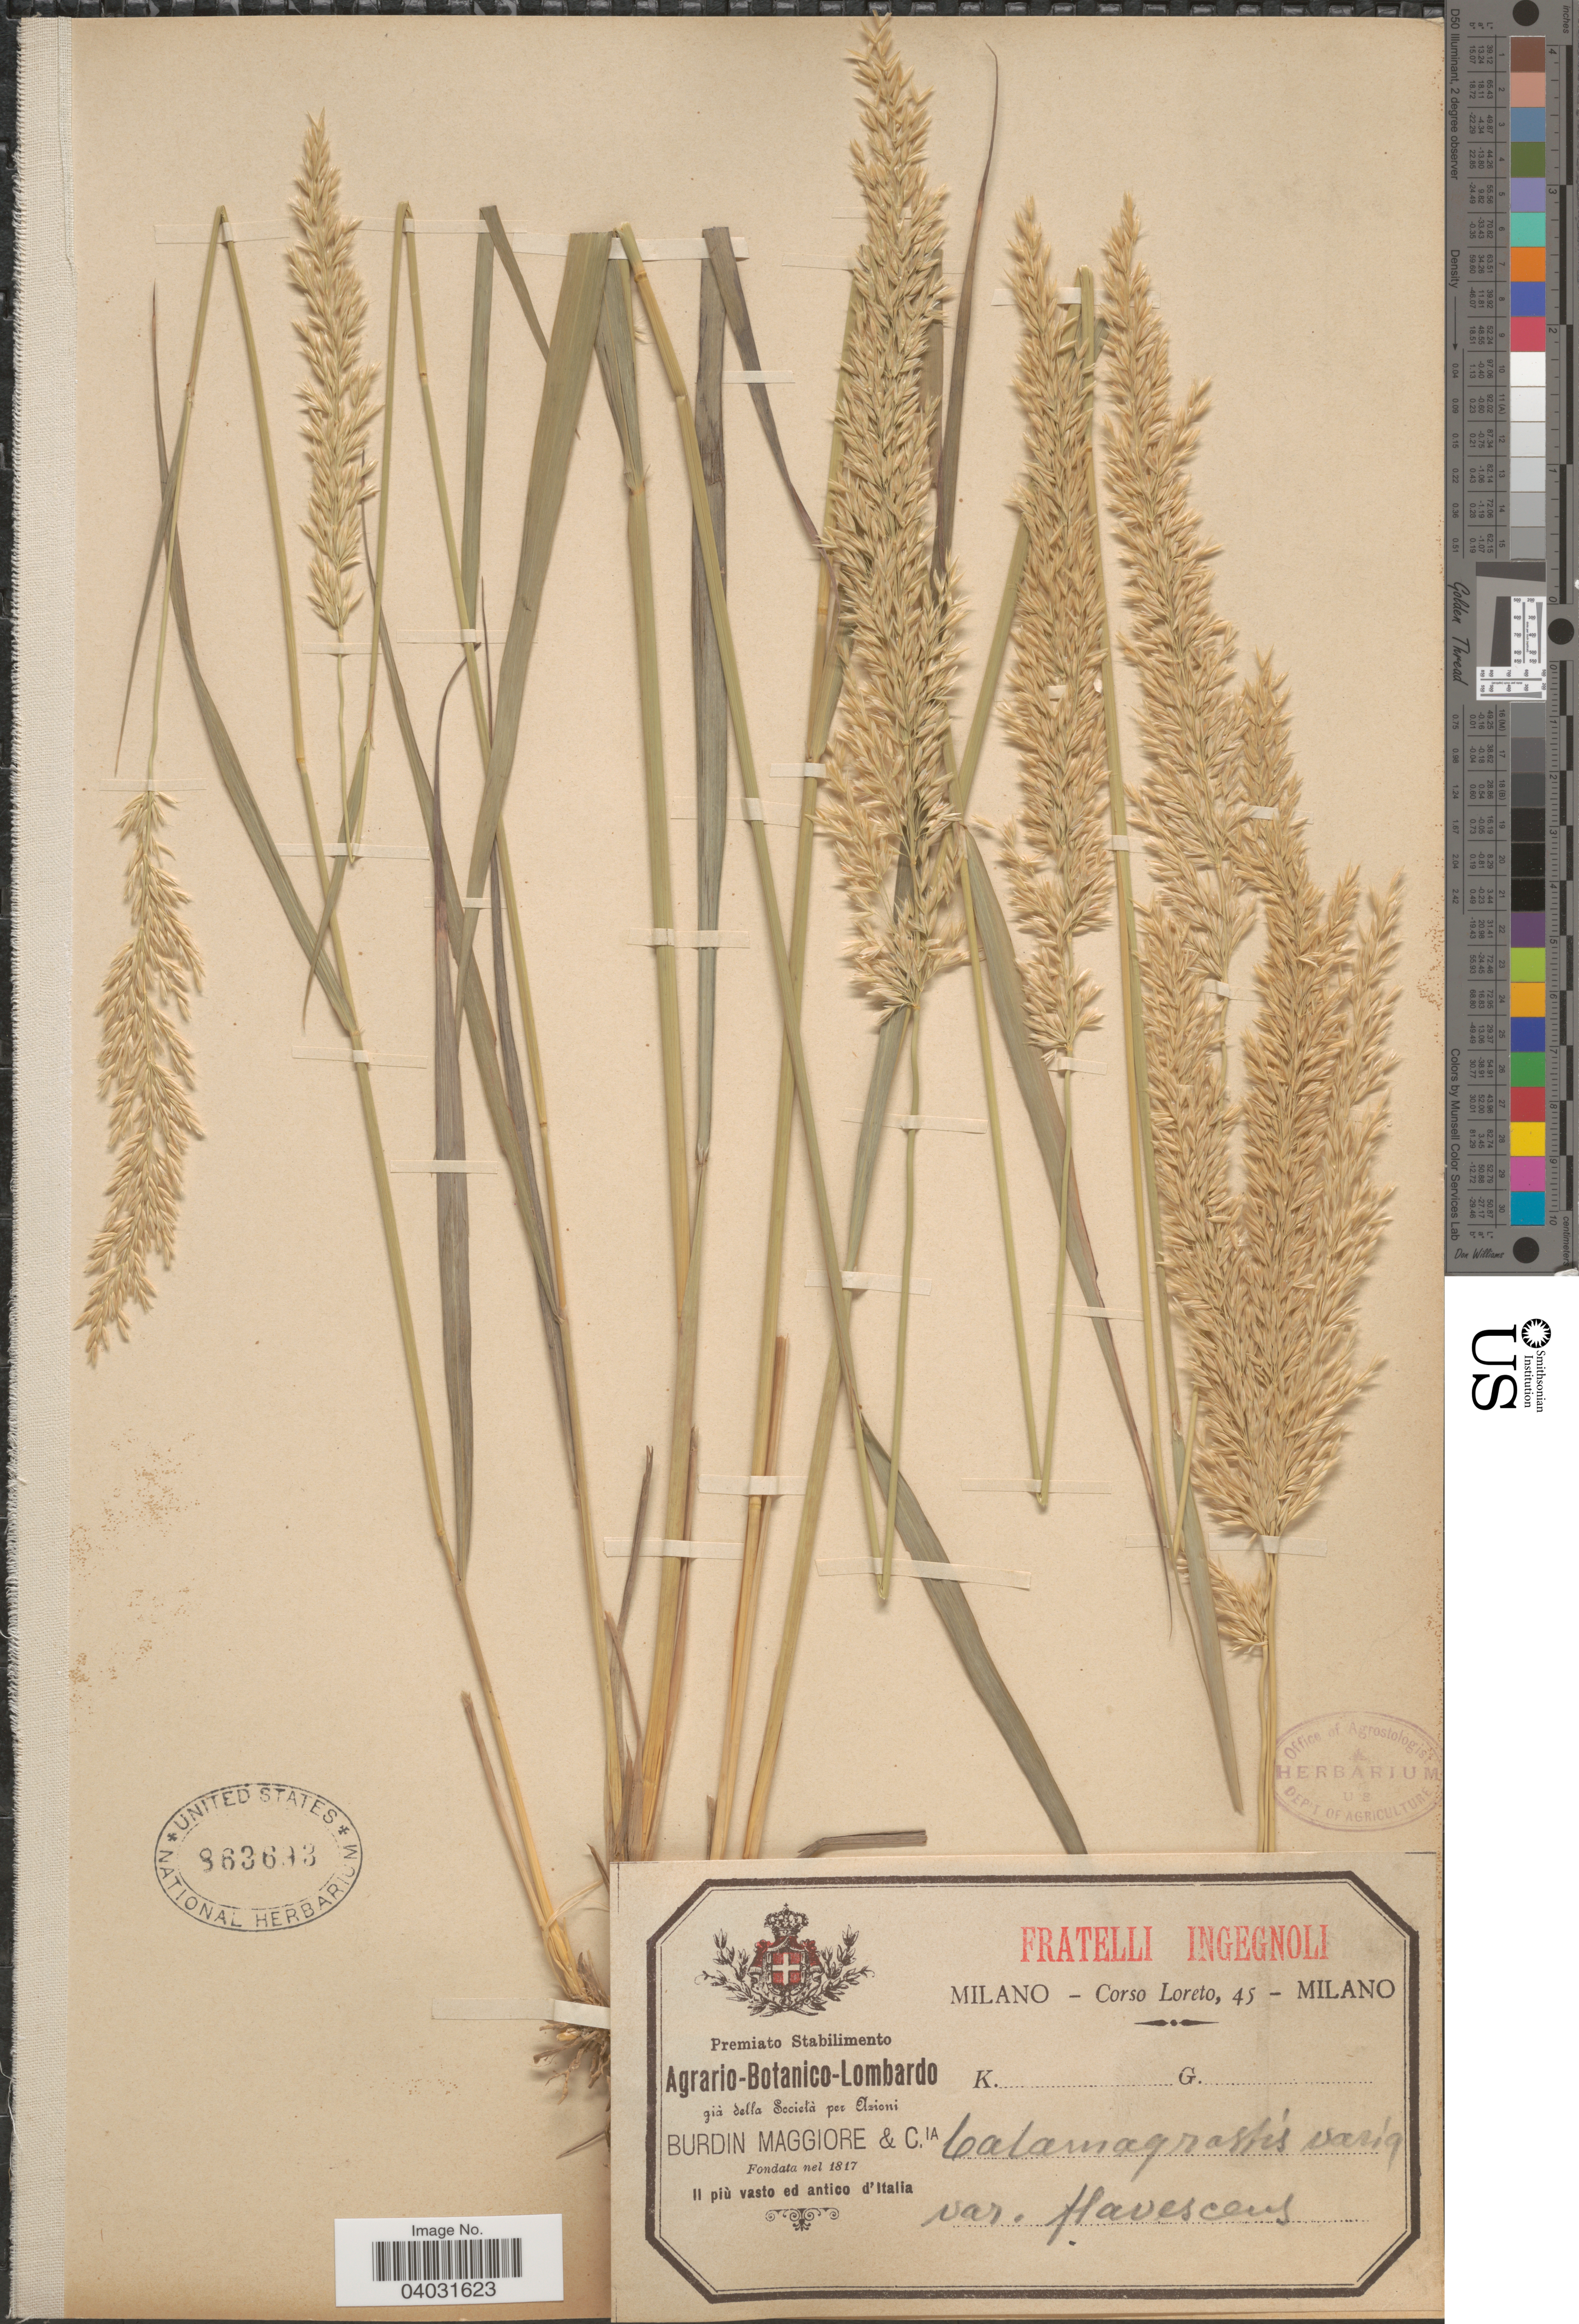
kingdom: Plantae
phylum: Tracheophyta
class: Liliopsida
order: Poales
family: Poaceae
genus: Calamagrostis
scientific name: Calamagrostis varia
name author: Host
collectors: Loreto, C.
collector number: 45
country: Italy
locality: Milano. [unsure placement]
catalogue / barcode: US 863693